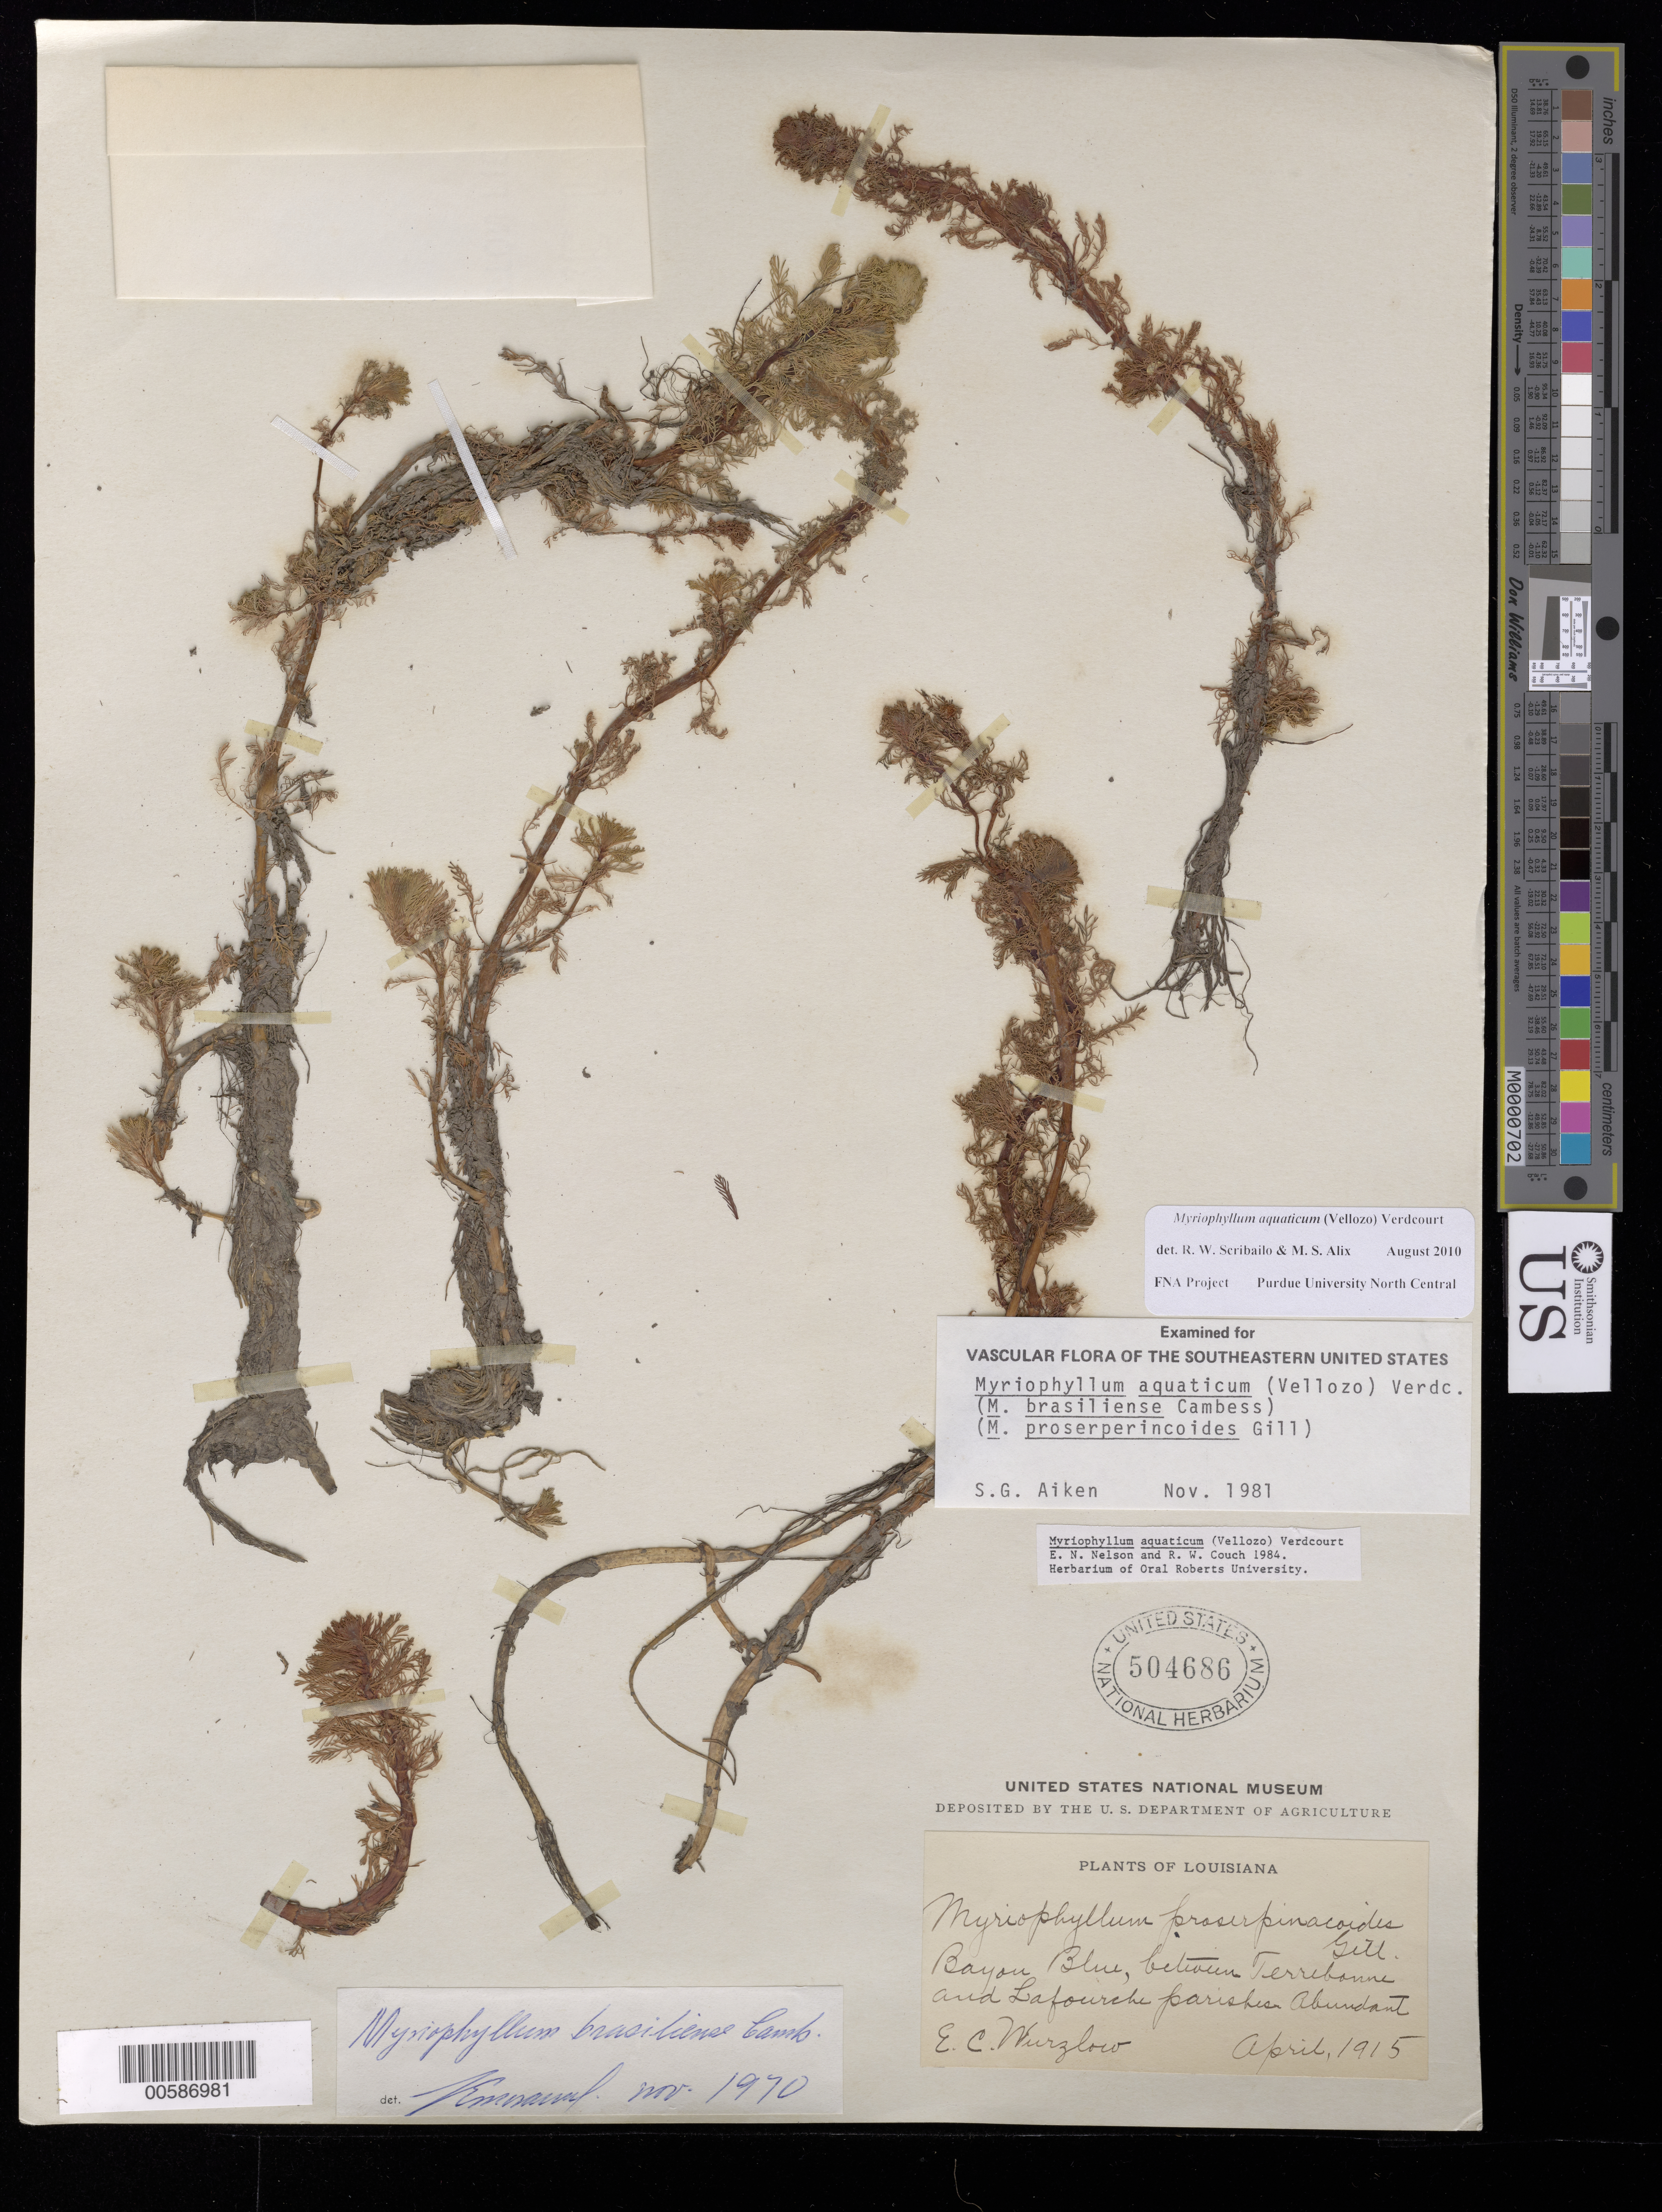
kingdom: Plantae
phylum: Tracheophyta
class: Magnoliopsida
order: Saxifragales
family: Haloragaceae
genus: Myriophyllum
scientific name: Myriophyllum aquaticum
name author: (Vell.) Verdc.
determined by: Scribailo, R. W.; Alix, M. S.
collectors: E. Wurzlow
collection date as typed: Apr 1915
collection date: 1915-04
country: United States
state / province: Louisiana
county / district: Lafourche Parish / Terrebonne Parish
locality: Bayou Blue, between Terribonne and Lafourche parishes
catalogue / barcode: US 504686